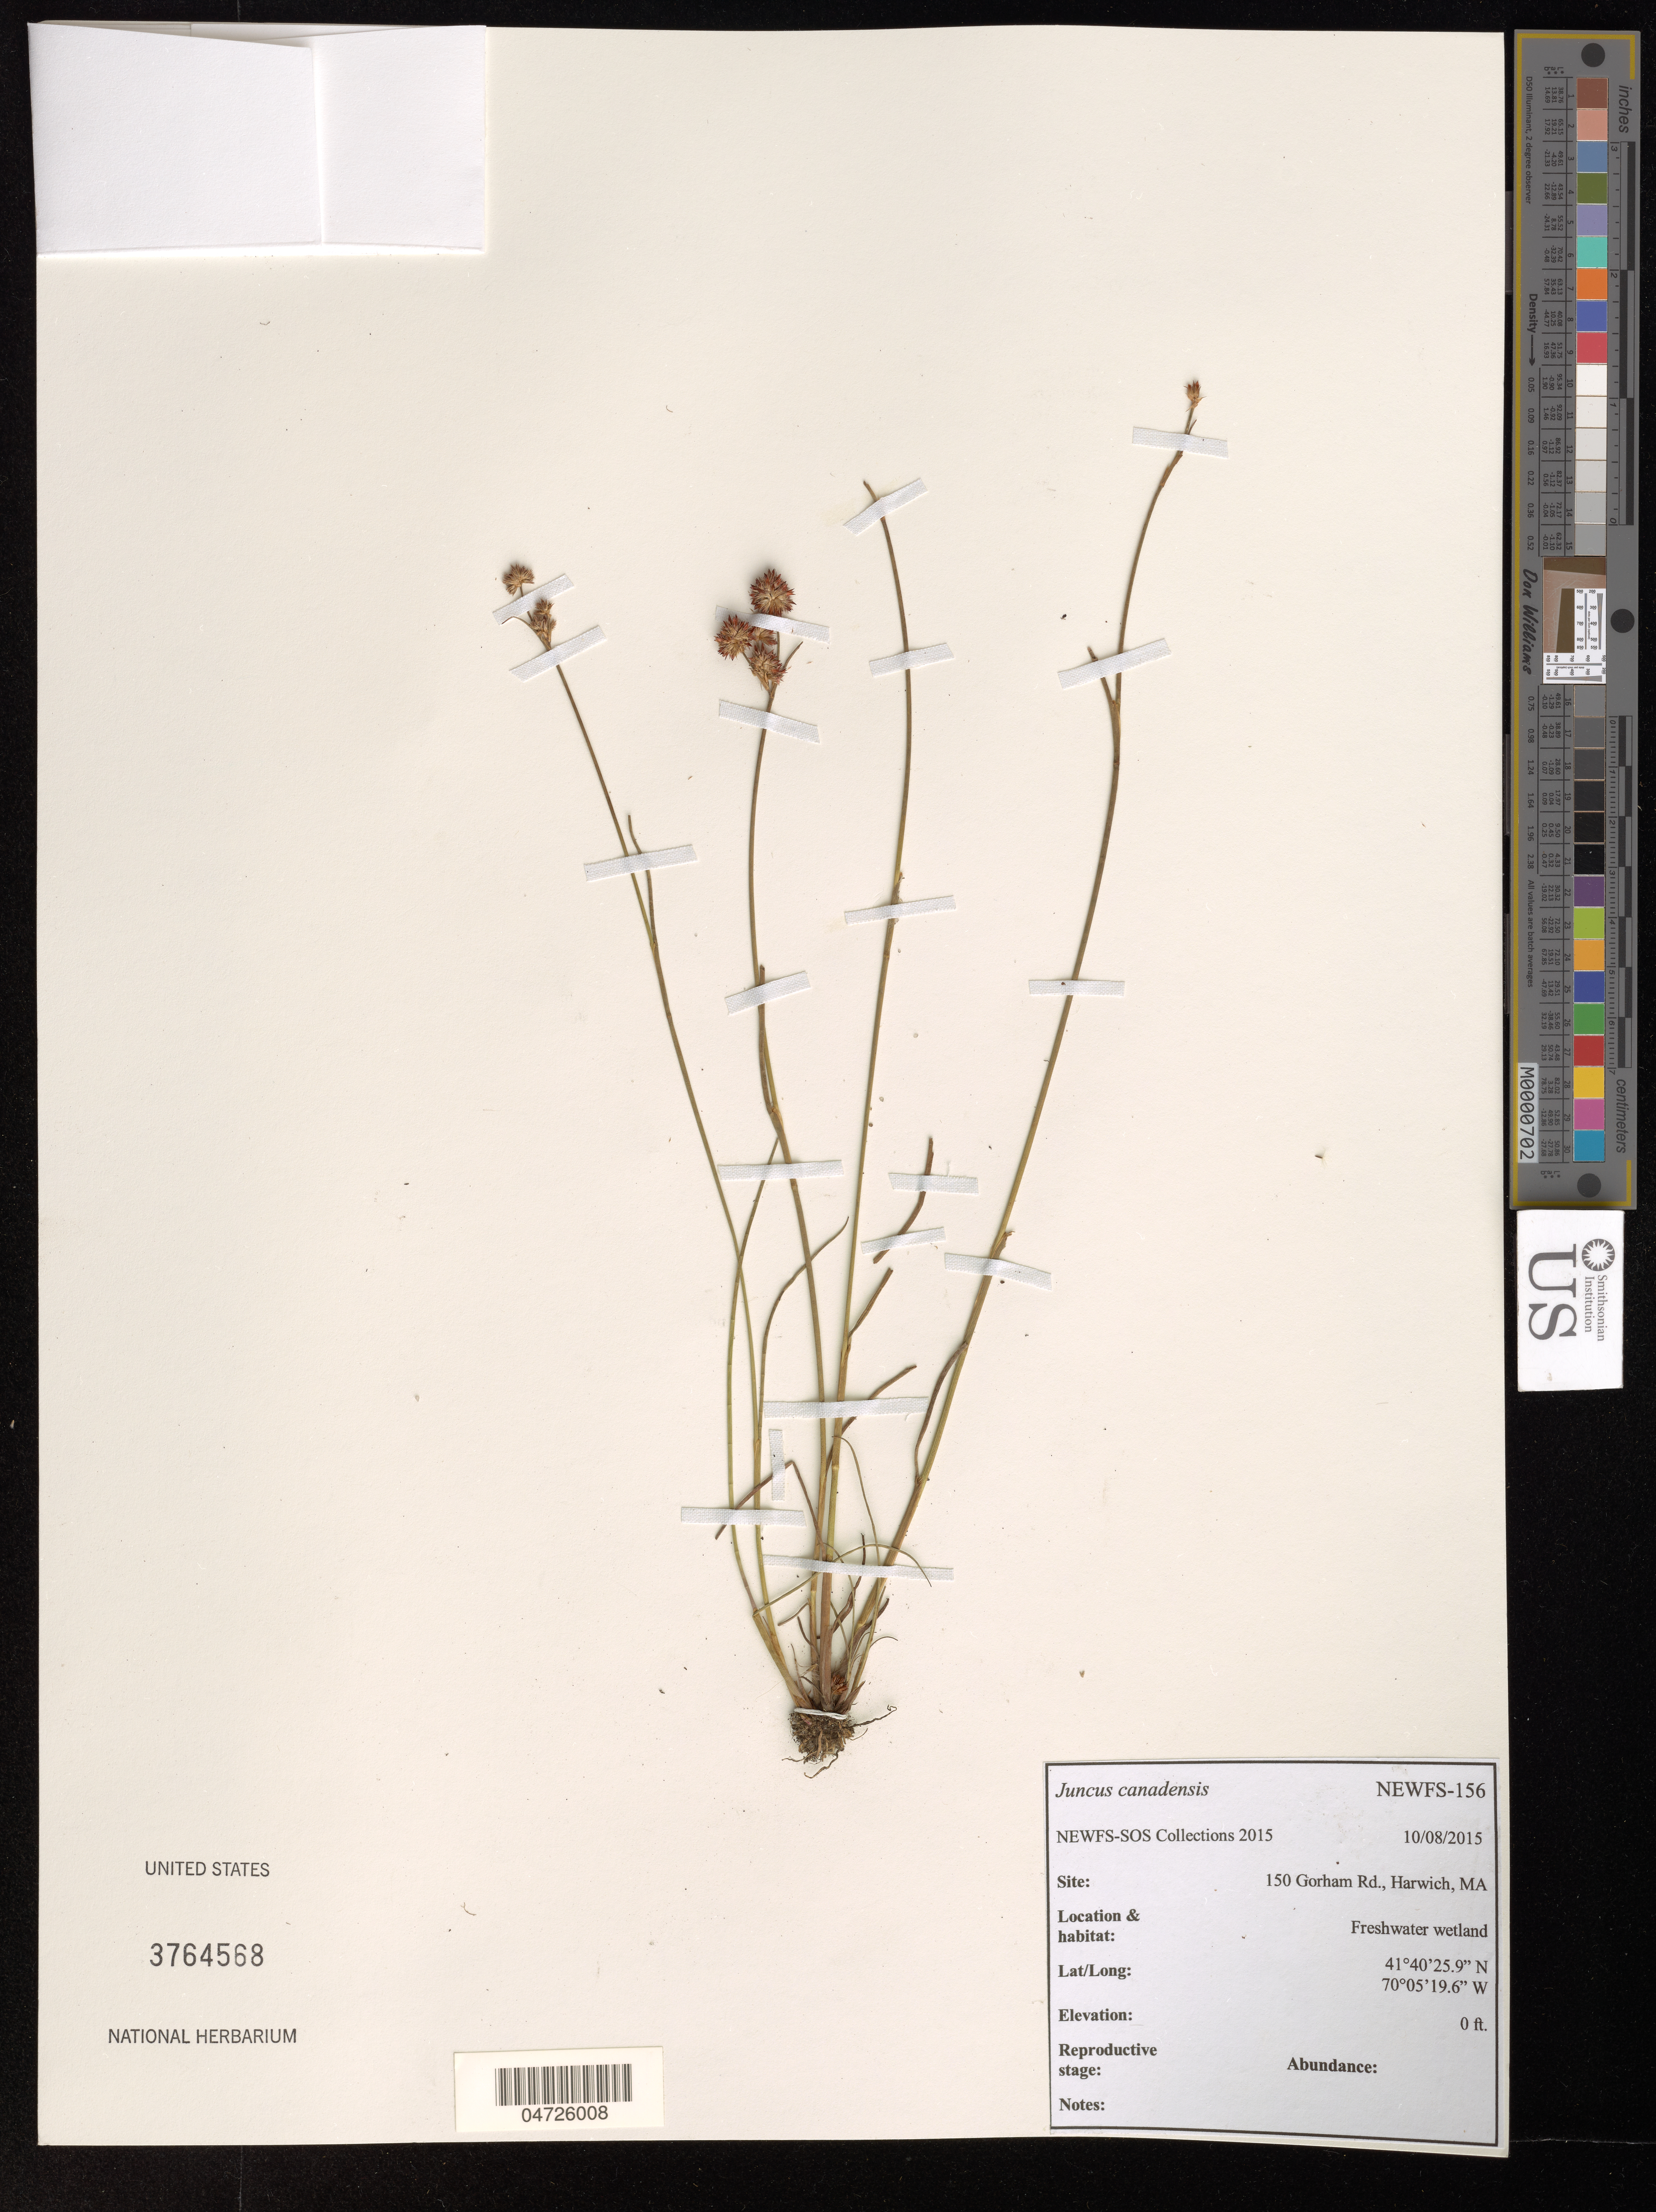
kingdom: Plantae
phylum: Tracheophyta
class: Liliopsida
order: Poales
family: Juncaceae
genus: Juncus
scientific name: Juncus canadensis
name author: J. Gay ex Laharpe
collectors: NEWFS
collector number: NEWFS-156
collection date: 2015-10-08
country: United States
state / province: Massachusetts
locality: Site: 150 Gorham Rd., Harwich.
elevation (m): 0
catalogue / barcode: US 3764568